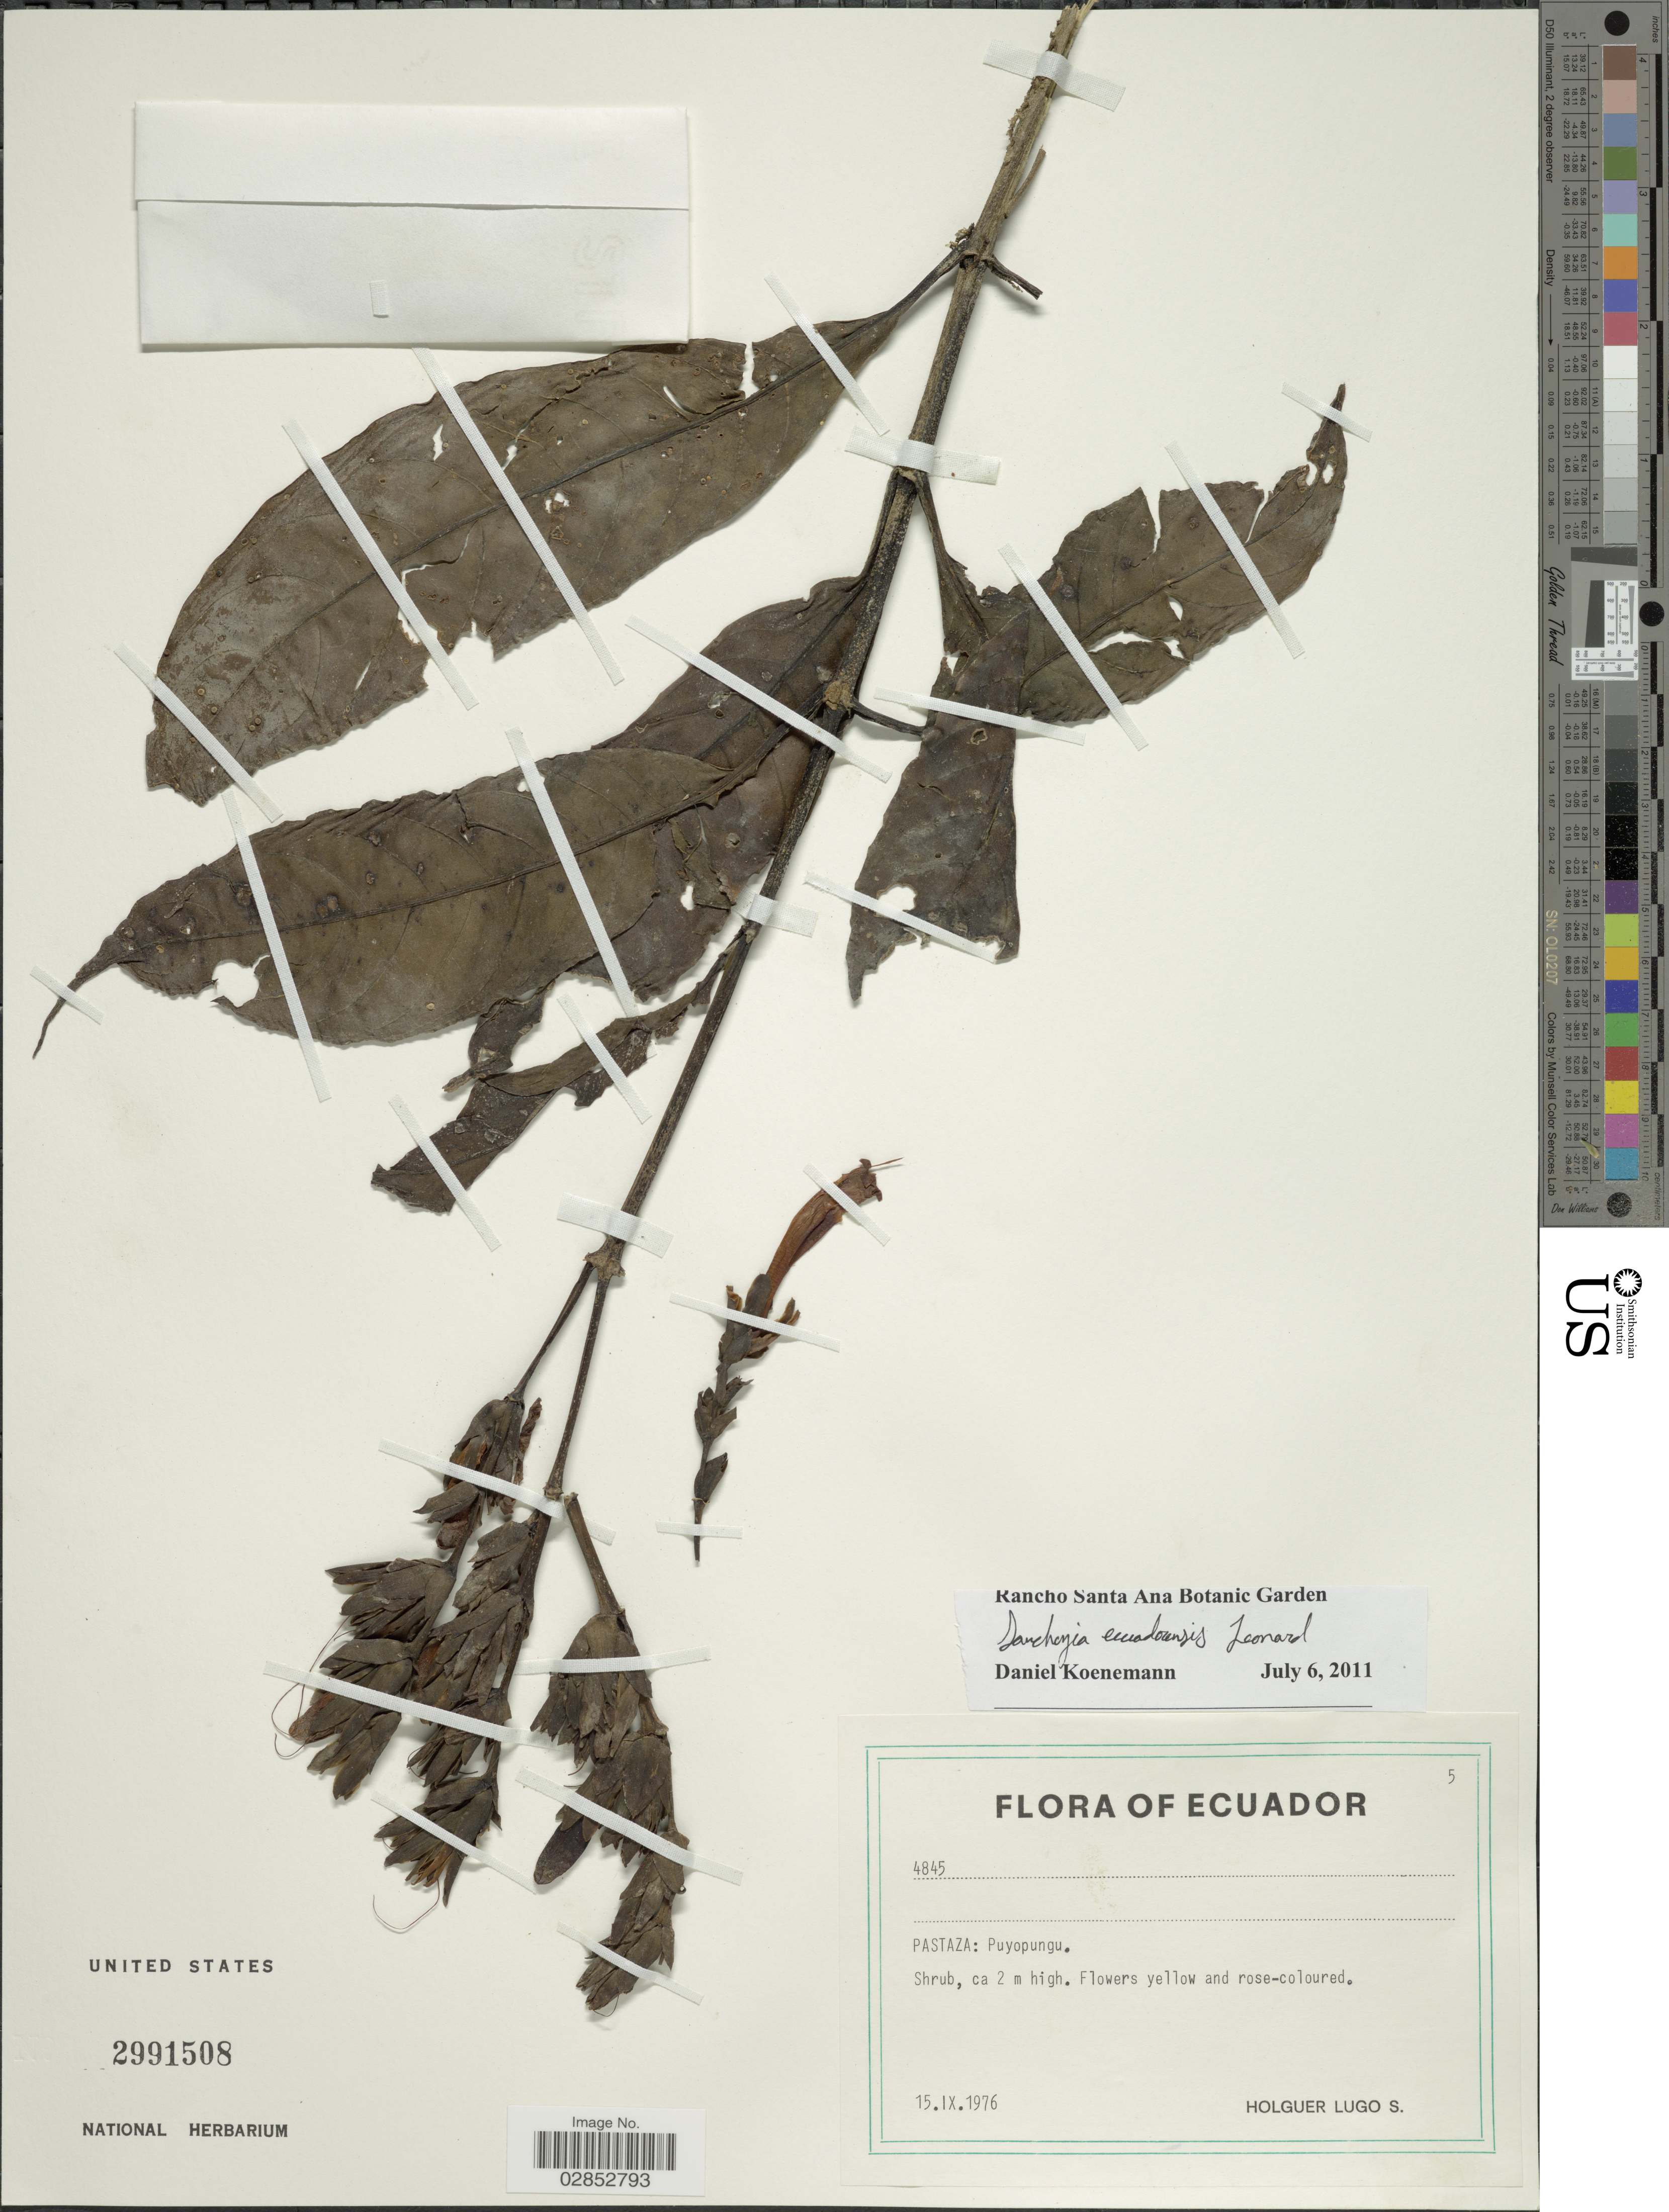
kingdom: Plantae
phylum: Tracheophyta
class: Magnoliopsida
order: Lamiales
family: Acanthaceae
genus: Sanchezia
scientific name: Sanchezia ecuadorensis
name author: Leonard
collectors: H. Lugo S.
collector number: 4845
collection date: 1976-09-15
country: Ecuador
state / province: Pastaza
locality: Puyopungu.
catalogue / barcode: US 2991508